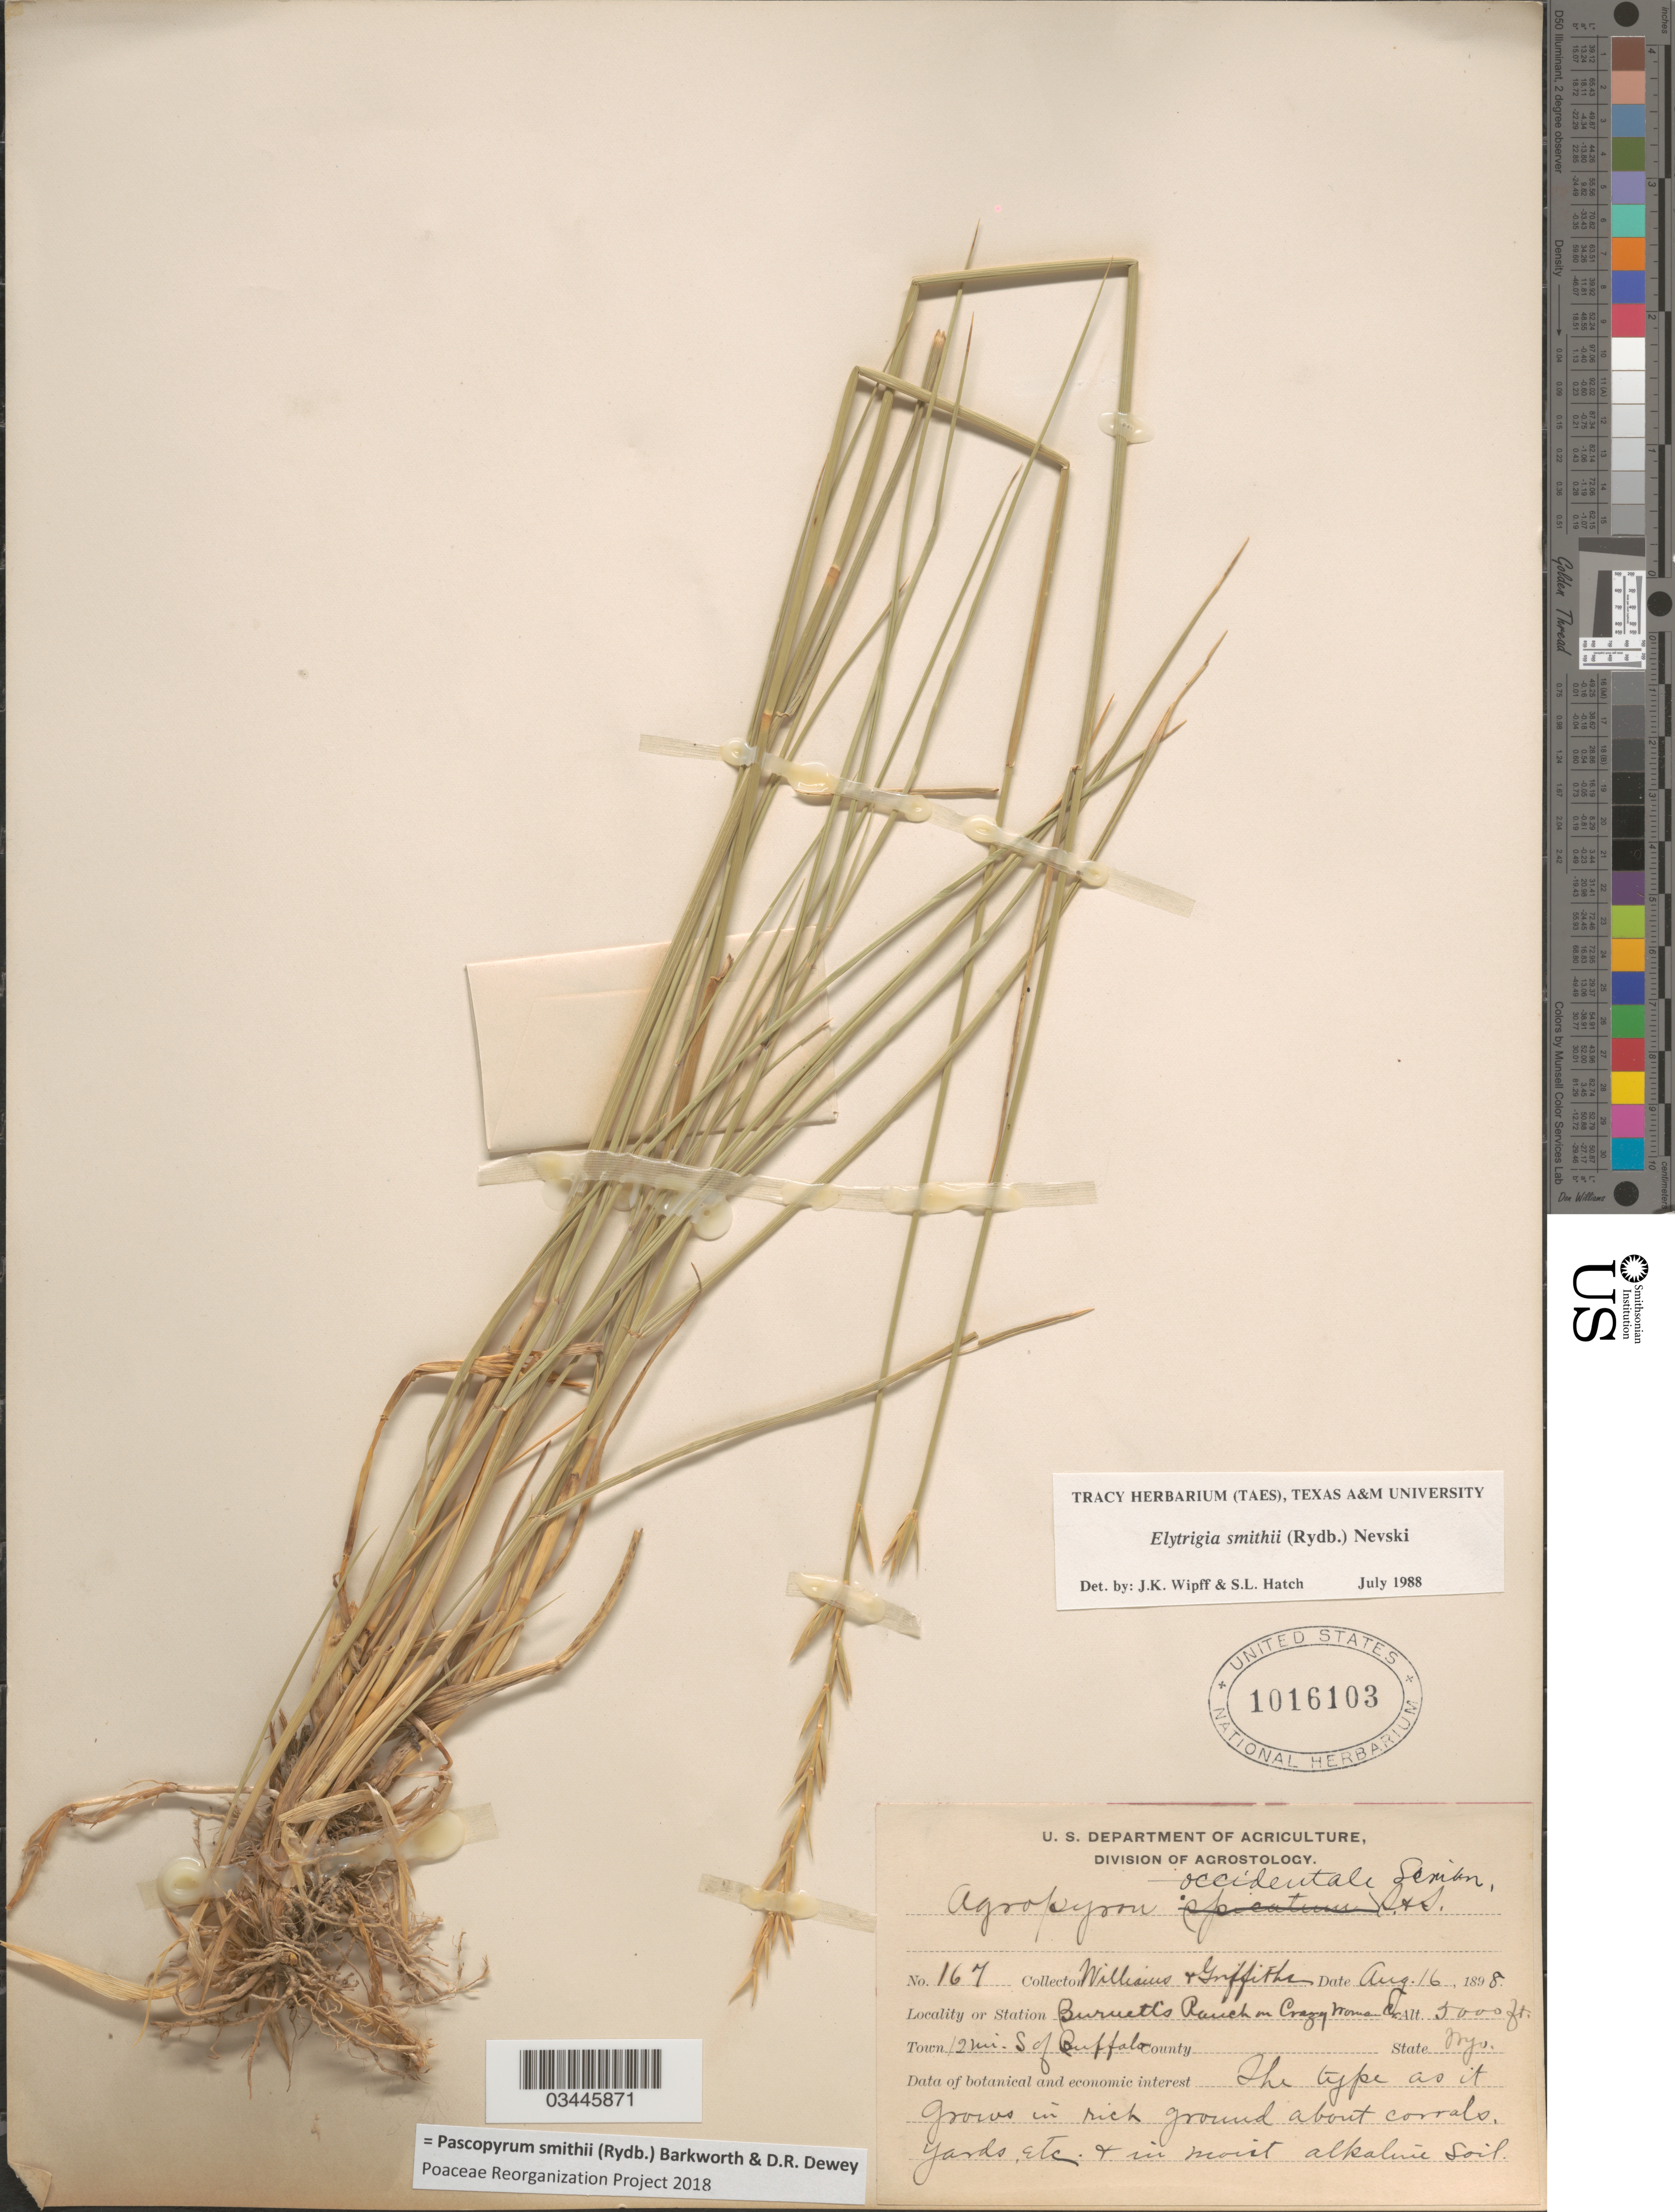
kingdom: Plantae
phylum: Tracheophyta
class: Liliopsida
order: Poales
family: Poaceae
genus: Pascopyrum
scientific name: Pascopyrum smithii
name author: (Rydb.) Barkworth & Dewey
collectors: -- Williams & -- Griffiths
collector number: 167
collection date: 1898-08-16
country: United States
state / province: Wyoming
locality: Burnett's Ranch on Crazy Woman Cr. Town 12 mi. S of Buffalo. Grows in rich ground about corrals Yards. etc. & in moist alkaline Soil.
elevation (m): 1524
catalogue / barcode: US 1016103